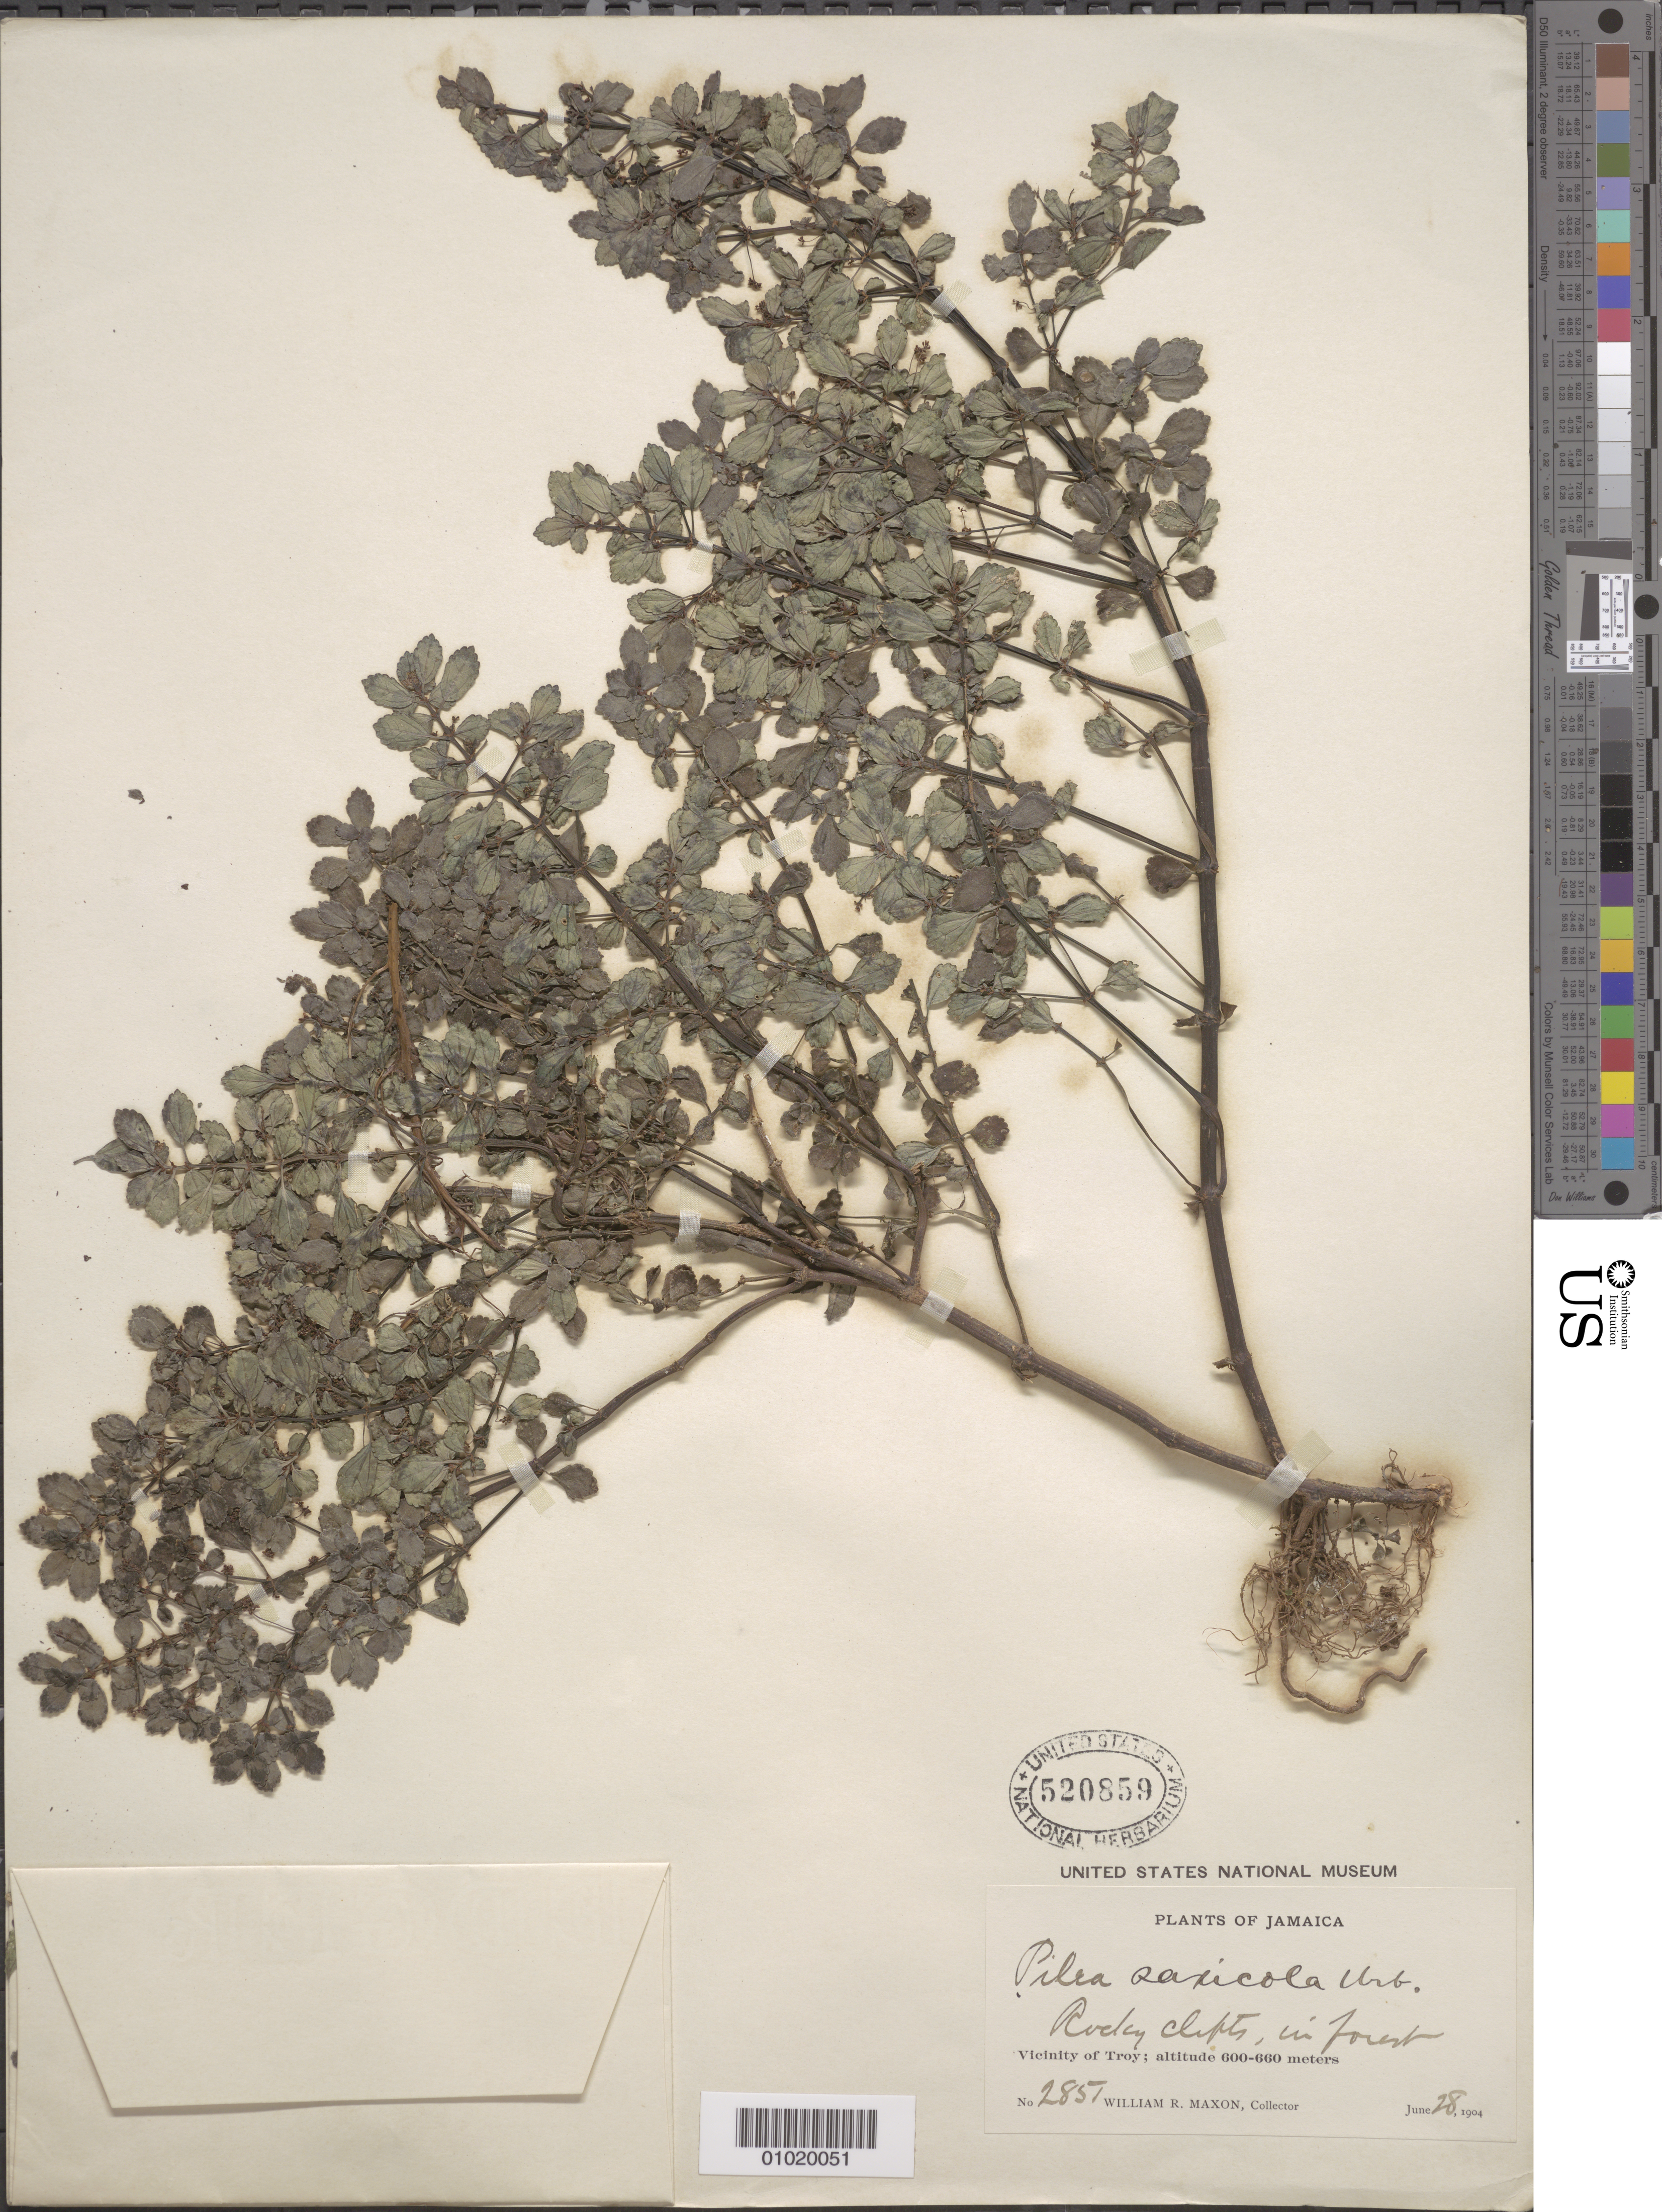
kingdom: Plantae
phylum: Tracheophyta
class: Magnoliopsida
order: Rosales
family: Urticaceae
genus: Pilea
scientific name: Pilea saxicola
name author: Urb.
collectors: W. R. Maxon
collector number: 2857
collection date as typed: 28 Jun 1904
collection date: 1904-06-28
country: Jamaica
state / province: Trelawny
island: Jamaica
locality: Rocky clefts, in Forest. Vicinity of Troy.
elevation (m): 600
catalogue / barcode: US 520859